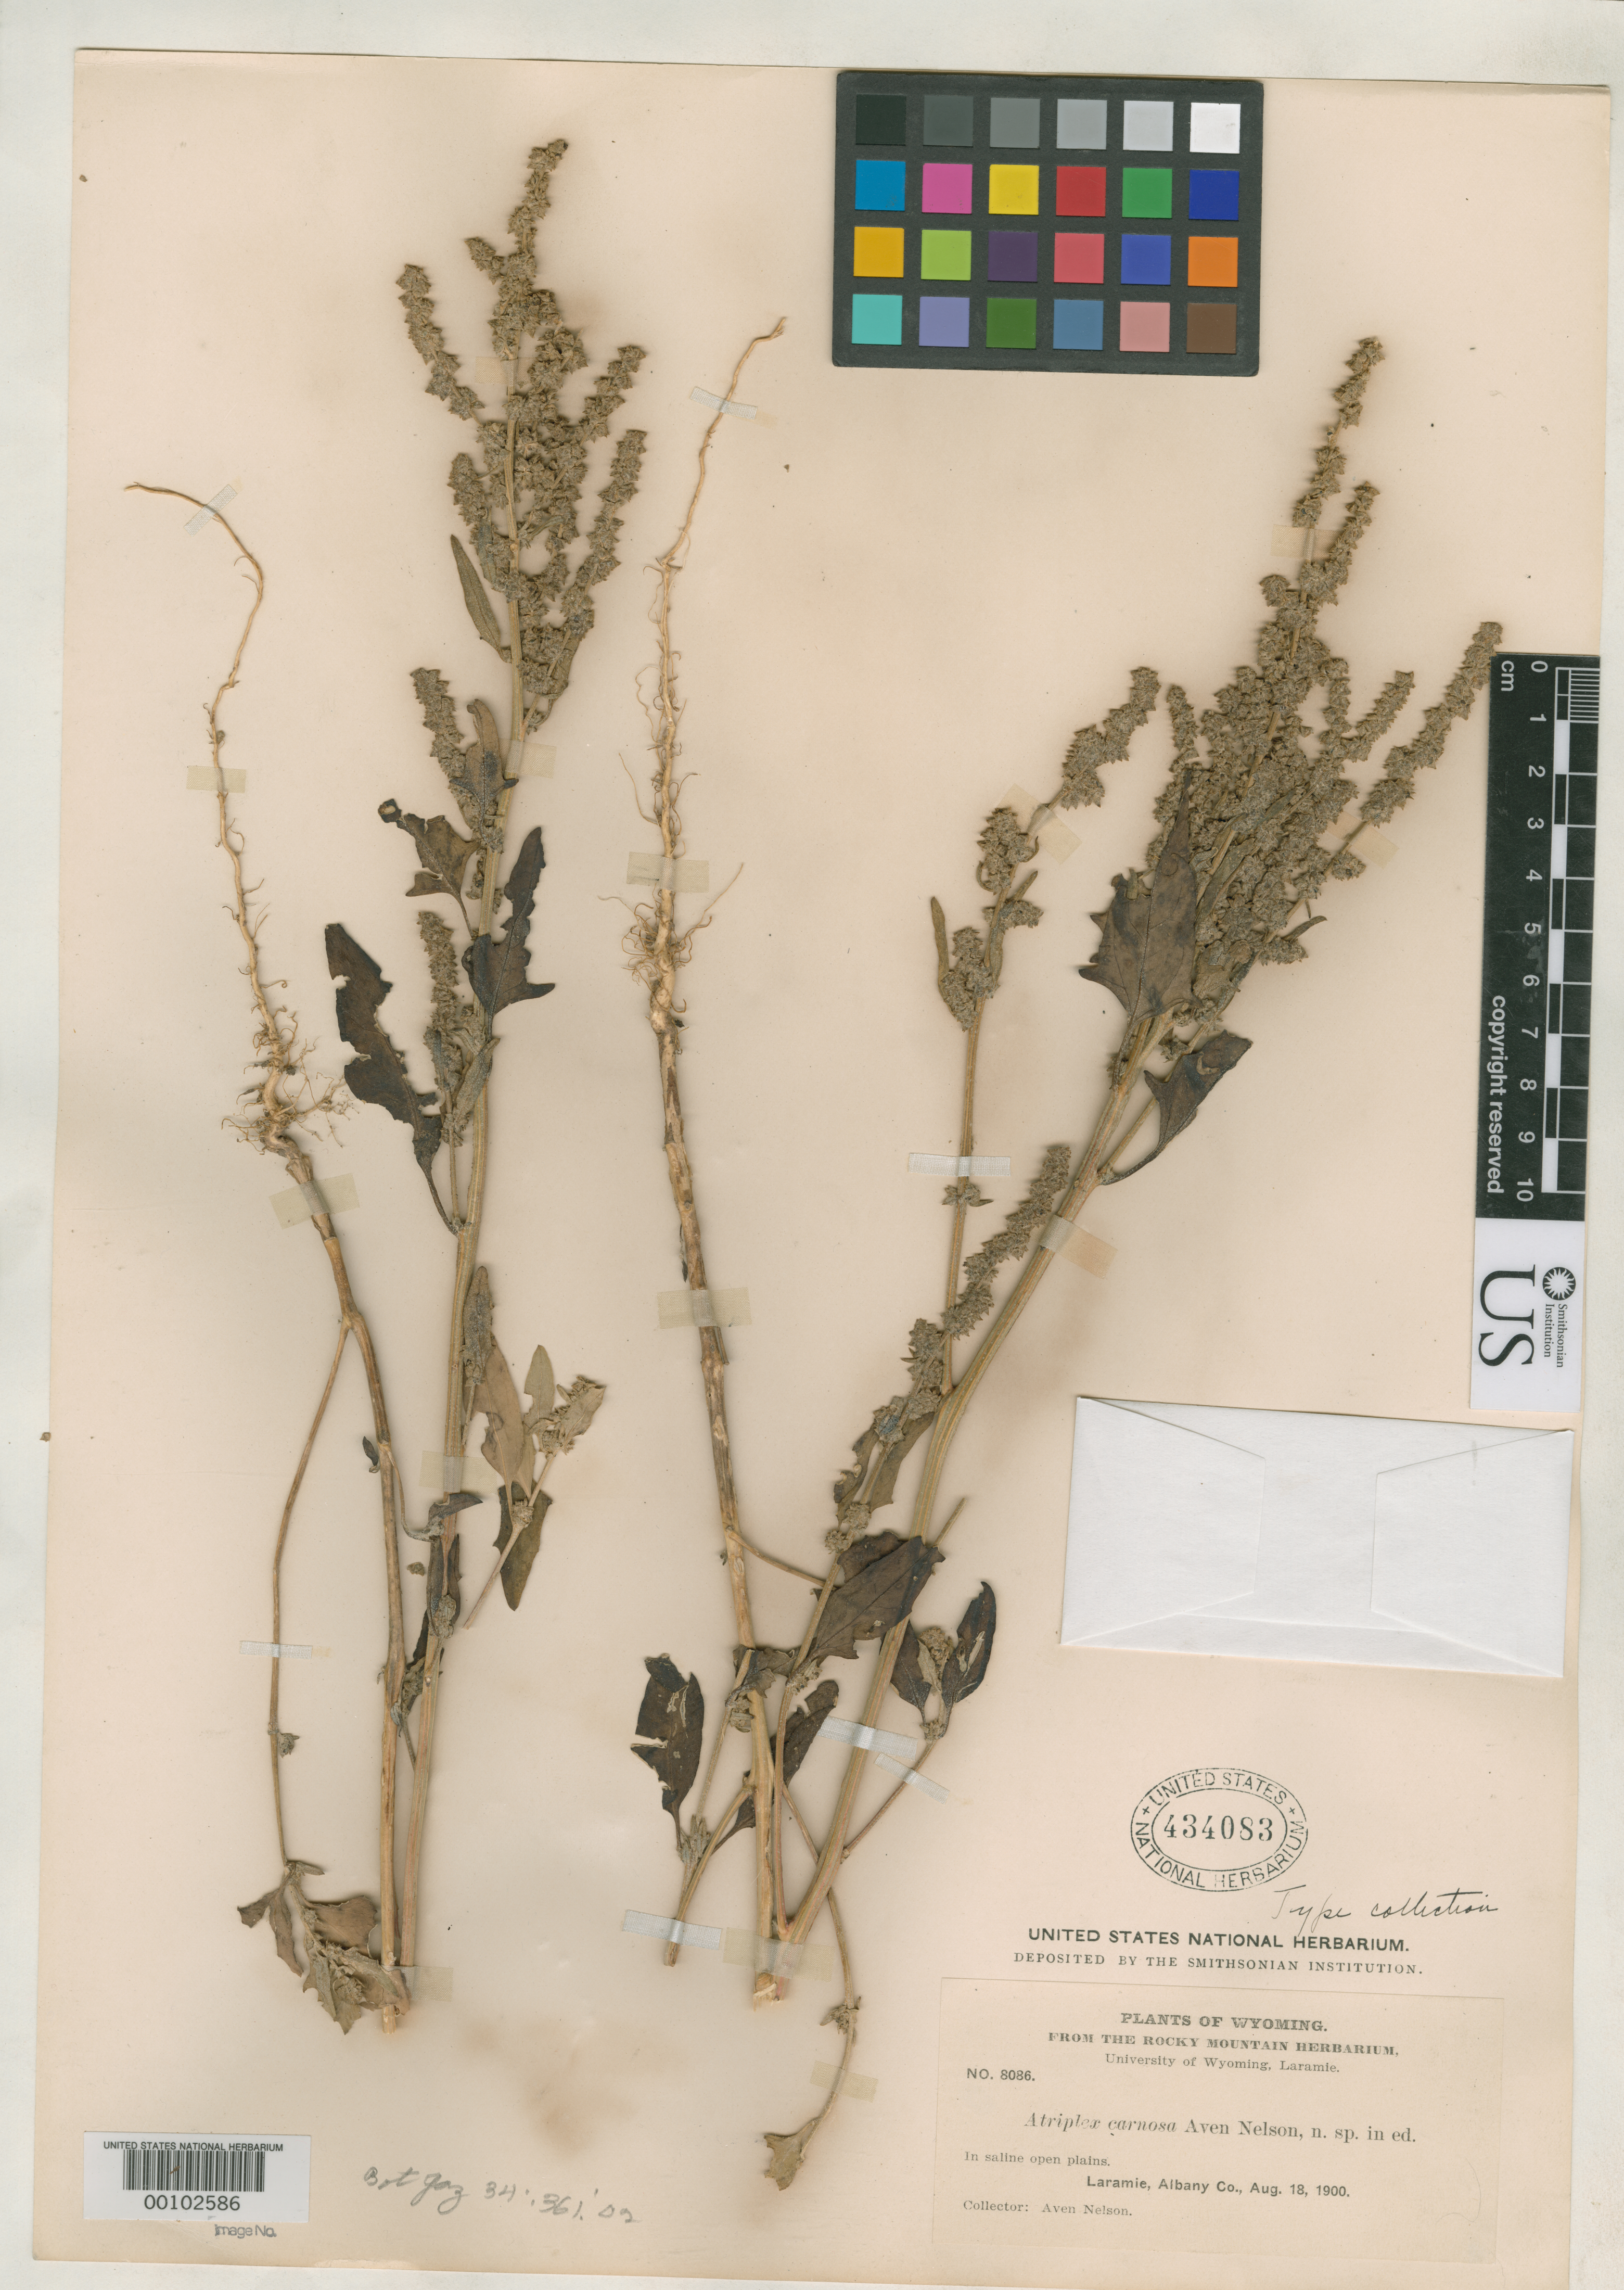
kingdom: Plantae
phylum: Tracheophyta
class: Magnoliopsida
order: Caryophyllales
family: Amaranthaceae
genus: Atriplex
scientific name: Atriplex carnosa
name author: A. Nelson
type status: Type Collection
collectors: A. Nelson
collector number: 8086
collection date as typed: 18 Aug 1900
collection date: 1900-08-18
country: United States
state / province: Wyoming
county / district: Albany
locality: Laramie.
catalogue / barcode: US 434083